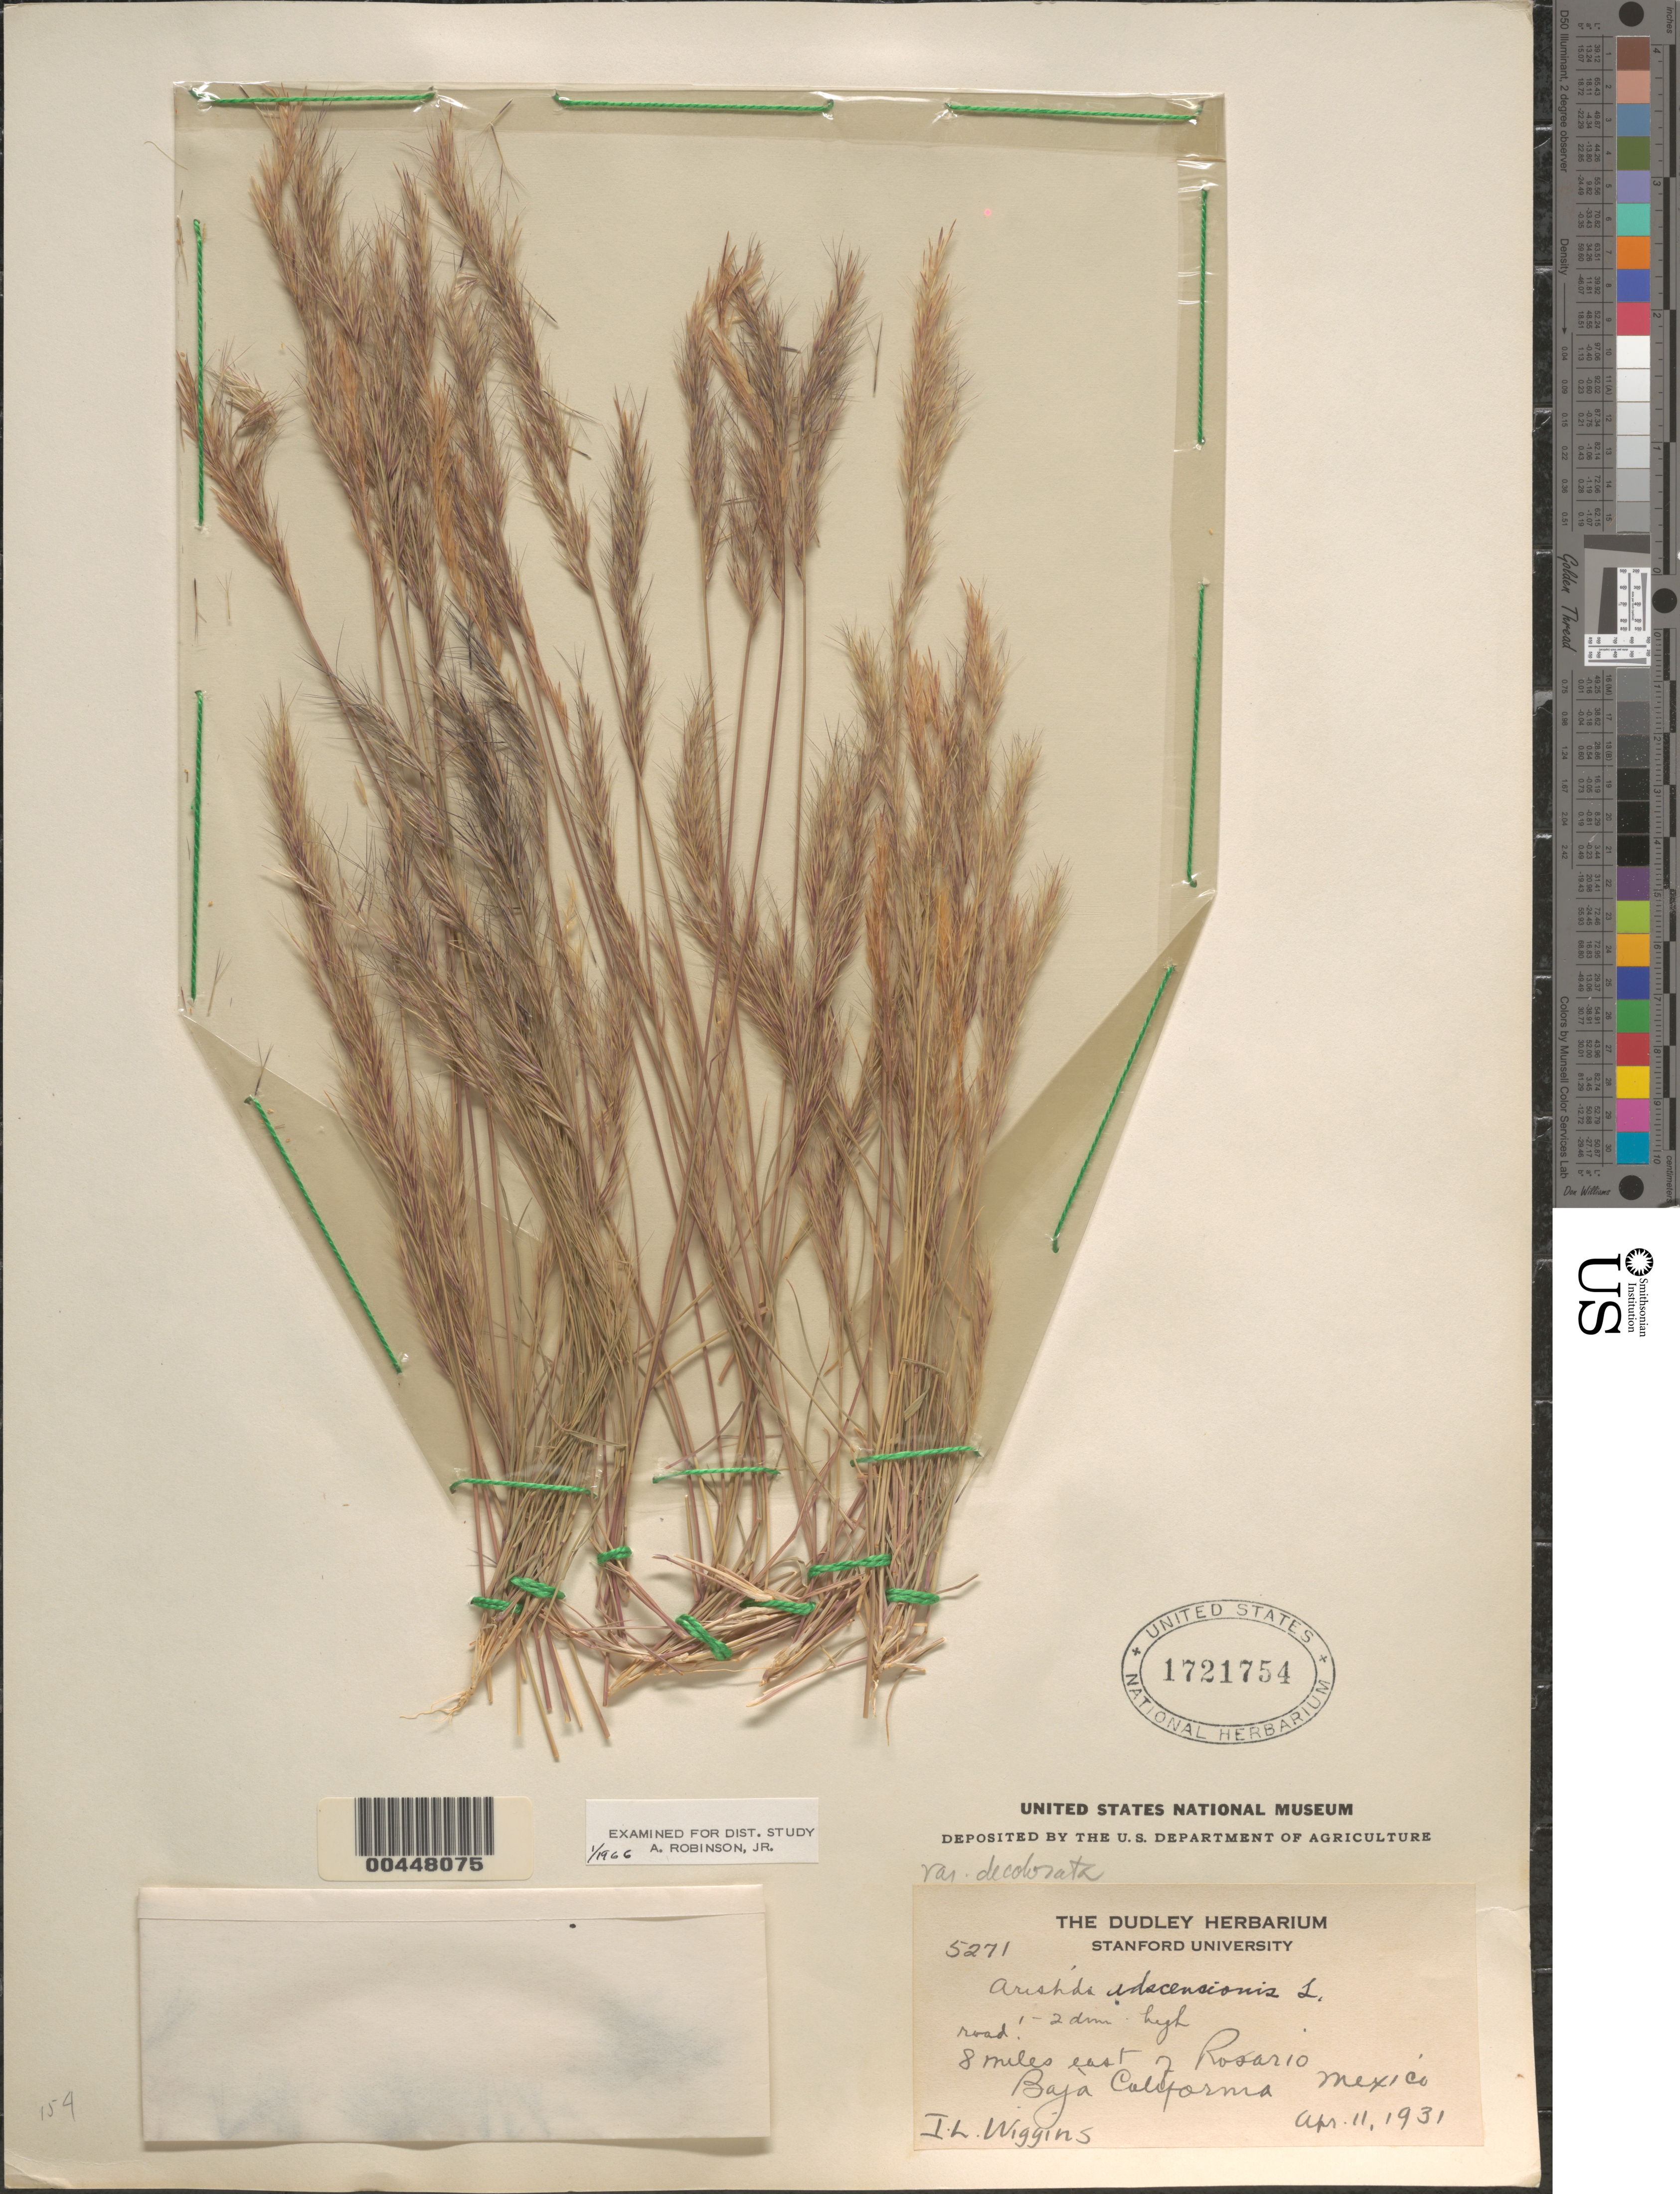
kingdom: Plantae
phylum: Tracheophyta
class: Liliopsida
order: Poales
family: Poaceae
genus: Aristida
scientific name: Aristida adscensionis var. decolorata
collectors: I. L. Wiggins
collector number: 5271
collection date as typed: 11 Apr 1931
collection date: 1931-04-11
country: Mexico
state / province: Baja California Norte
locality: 8 miles E of Rosario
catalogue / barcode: US 1721754